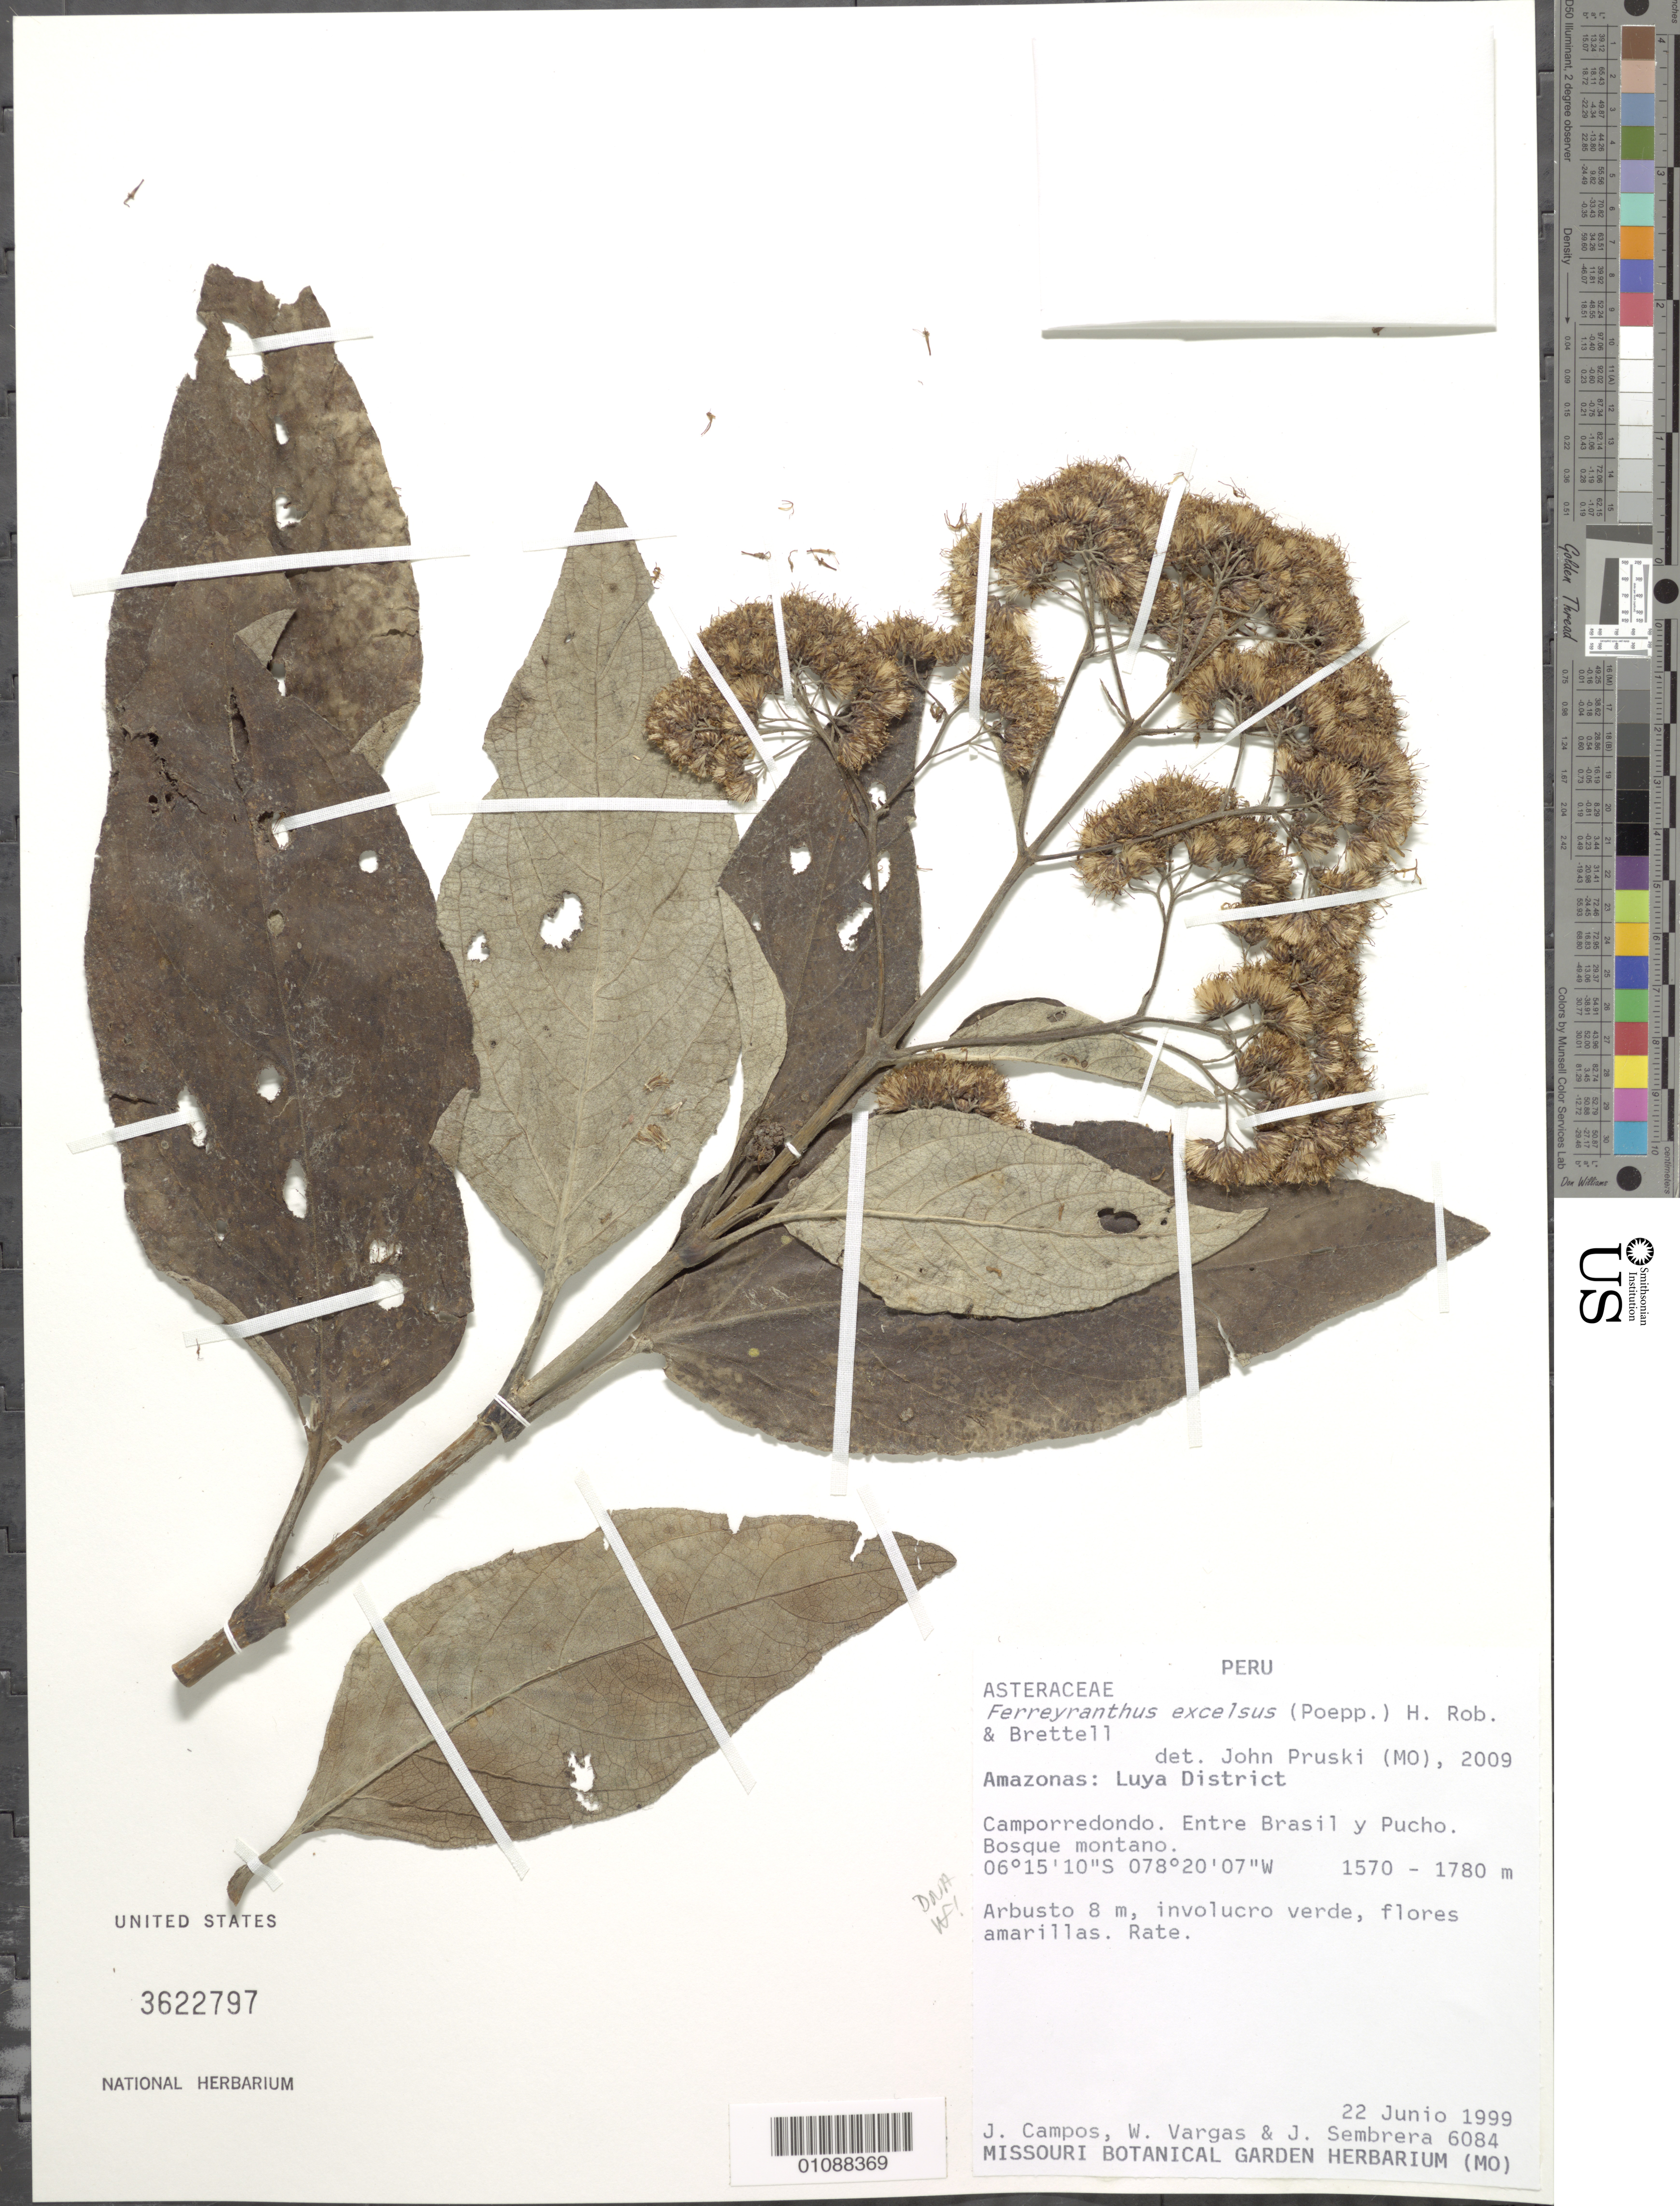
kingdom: Plantae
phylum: Tracheophyta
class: Magnoliopsida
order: Asterales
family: Asteraceae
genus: Ferreyranthus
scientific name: Ferreyranthus excelsus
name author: (Poepp. & Endl.) H. Rob. & Brettell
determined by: Pruski, J. F.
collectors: J. Campos, W. Vargas & J. Sembrera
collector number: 6084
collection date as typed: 22 June 1999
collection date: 1999-06-22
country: Peru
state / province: Amazonas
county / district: Luya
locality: Camporredondo. Entre Brasil y Pucho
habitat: Bosque montano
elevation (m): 1570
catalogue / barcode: US 3622797